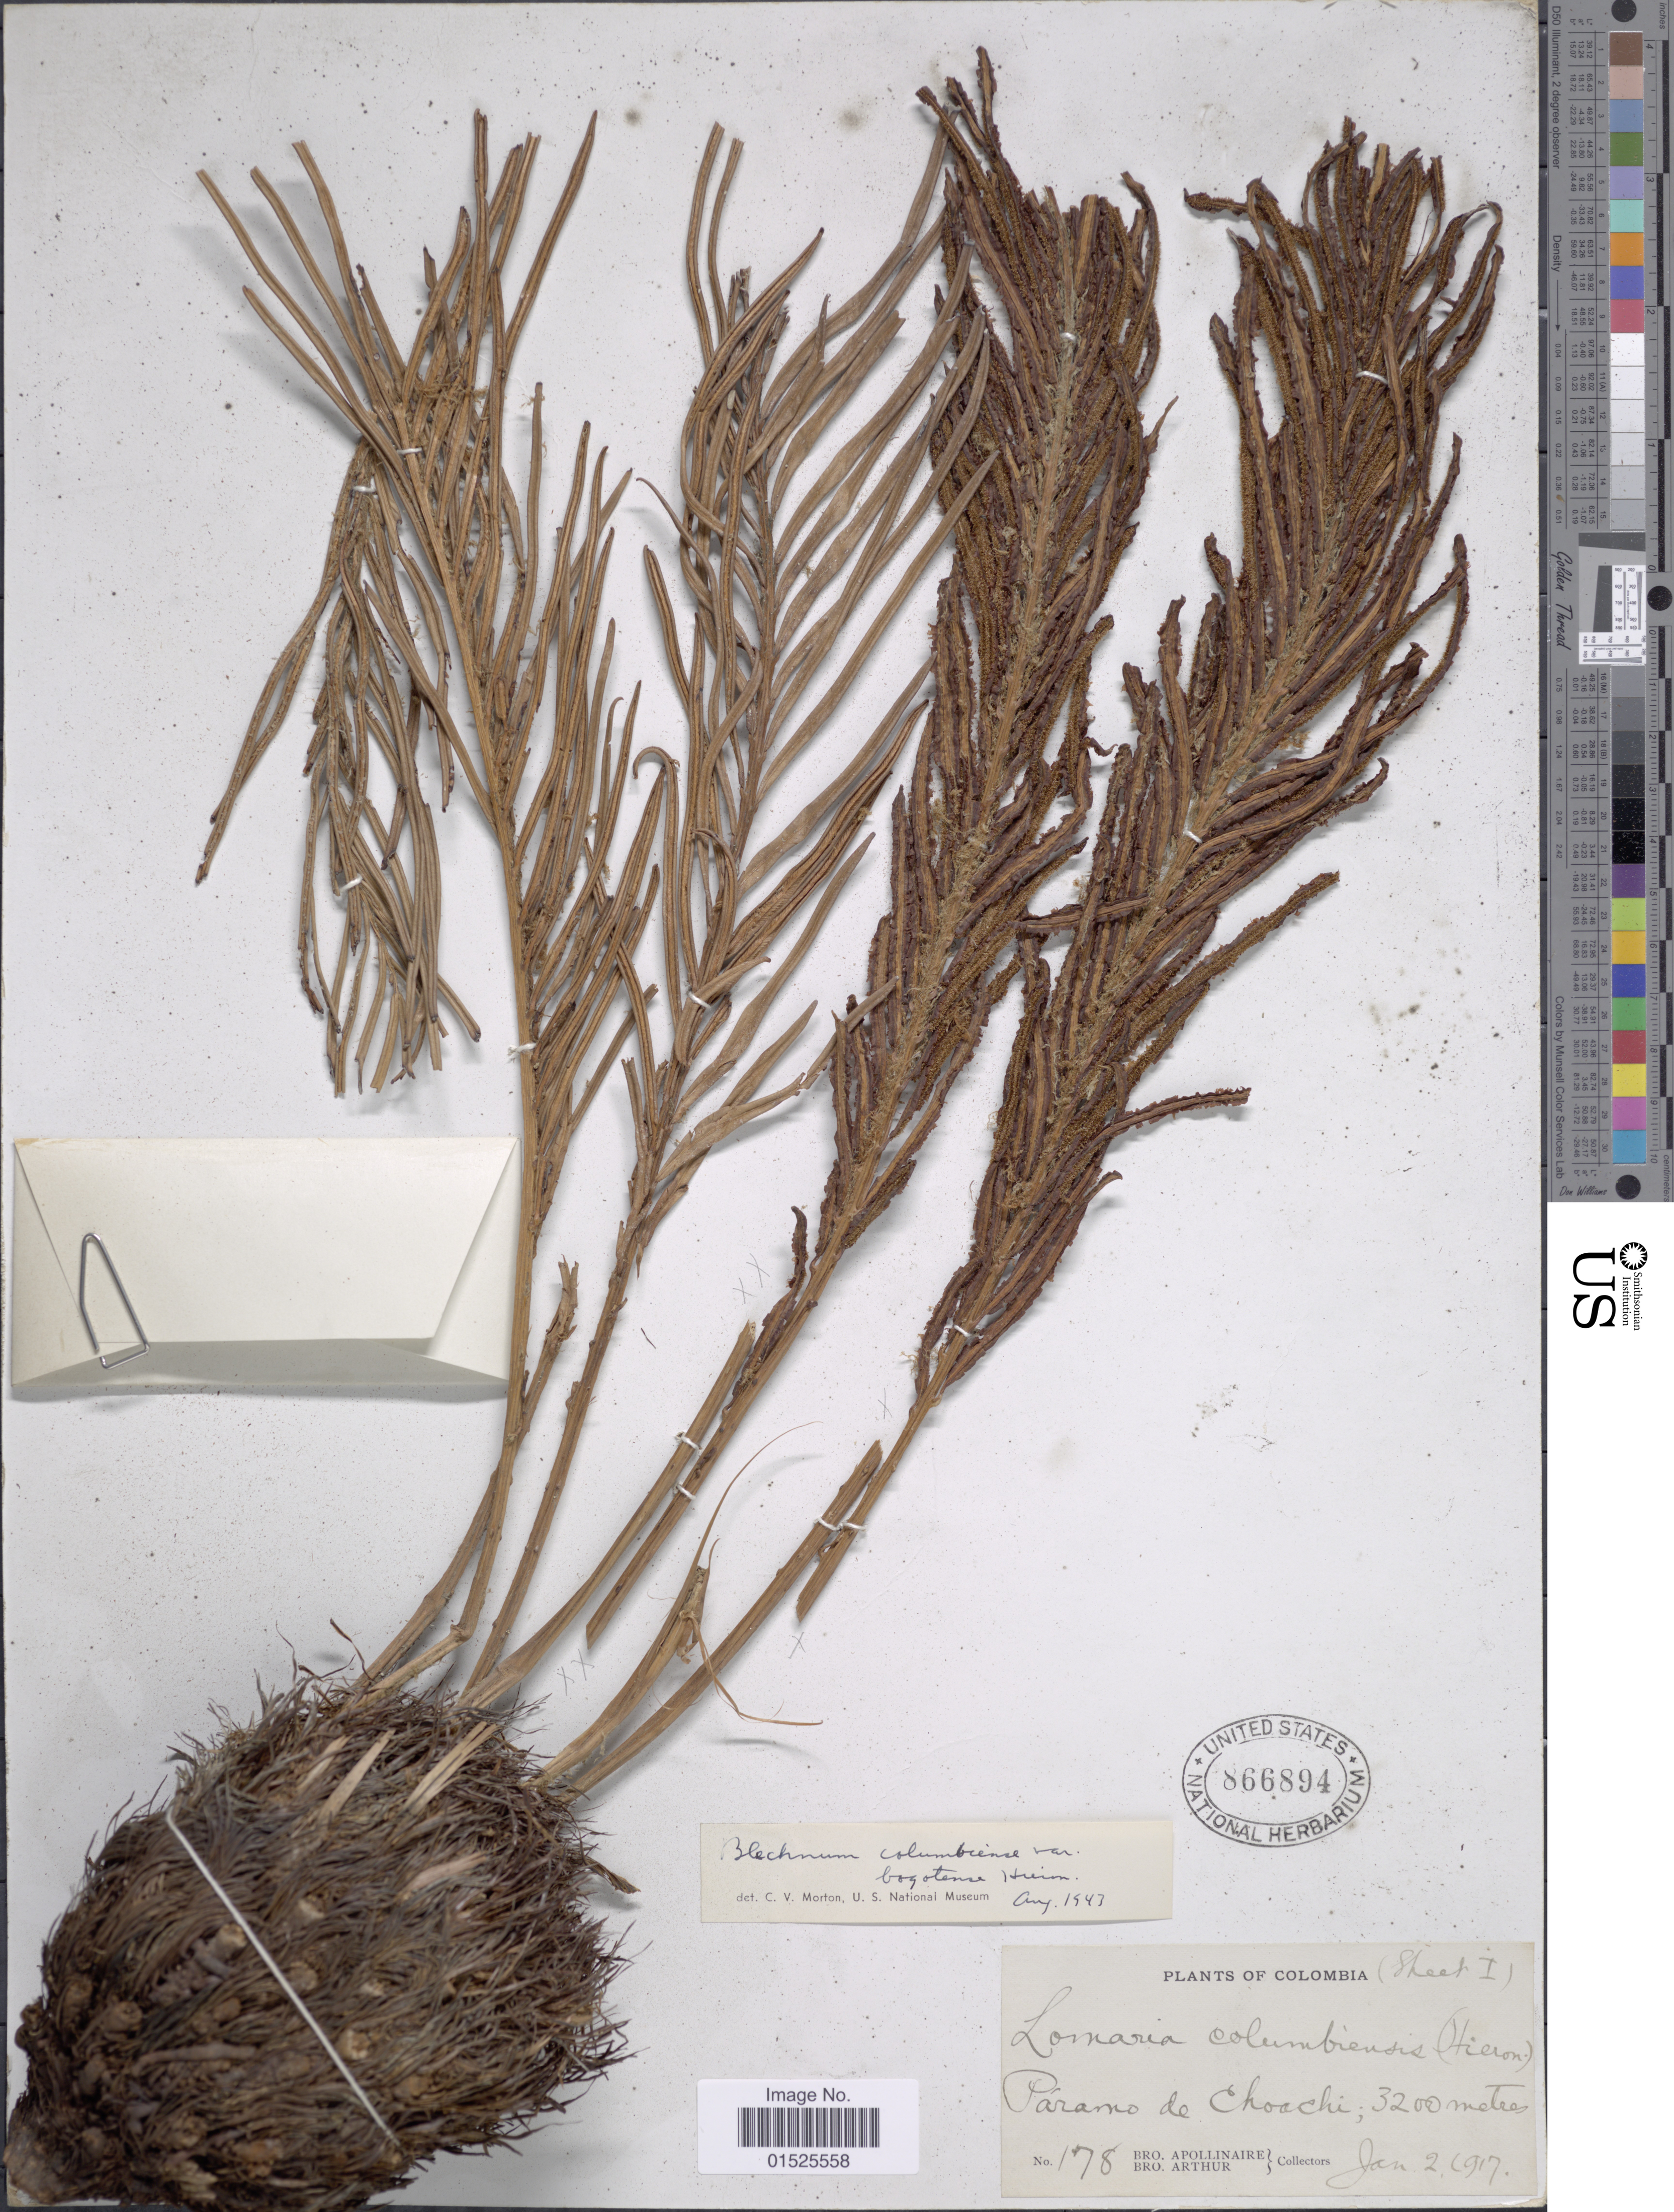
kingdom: Plantae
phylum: Tracheophyta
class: Polypodiopsida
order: Polypodiales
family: Blechnaceae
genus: Blechnum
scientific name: Blechnum columbiense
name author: Hieron.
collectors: Bro. Apollinaire & Bro. Arthur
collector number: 178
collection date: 1917-01-02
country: Colombia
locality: Páramo de Choachi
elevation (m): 3200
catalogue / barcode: US 866894